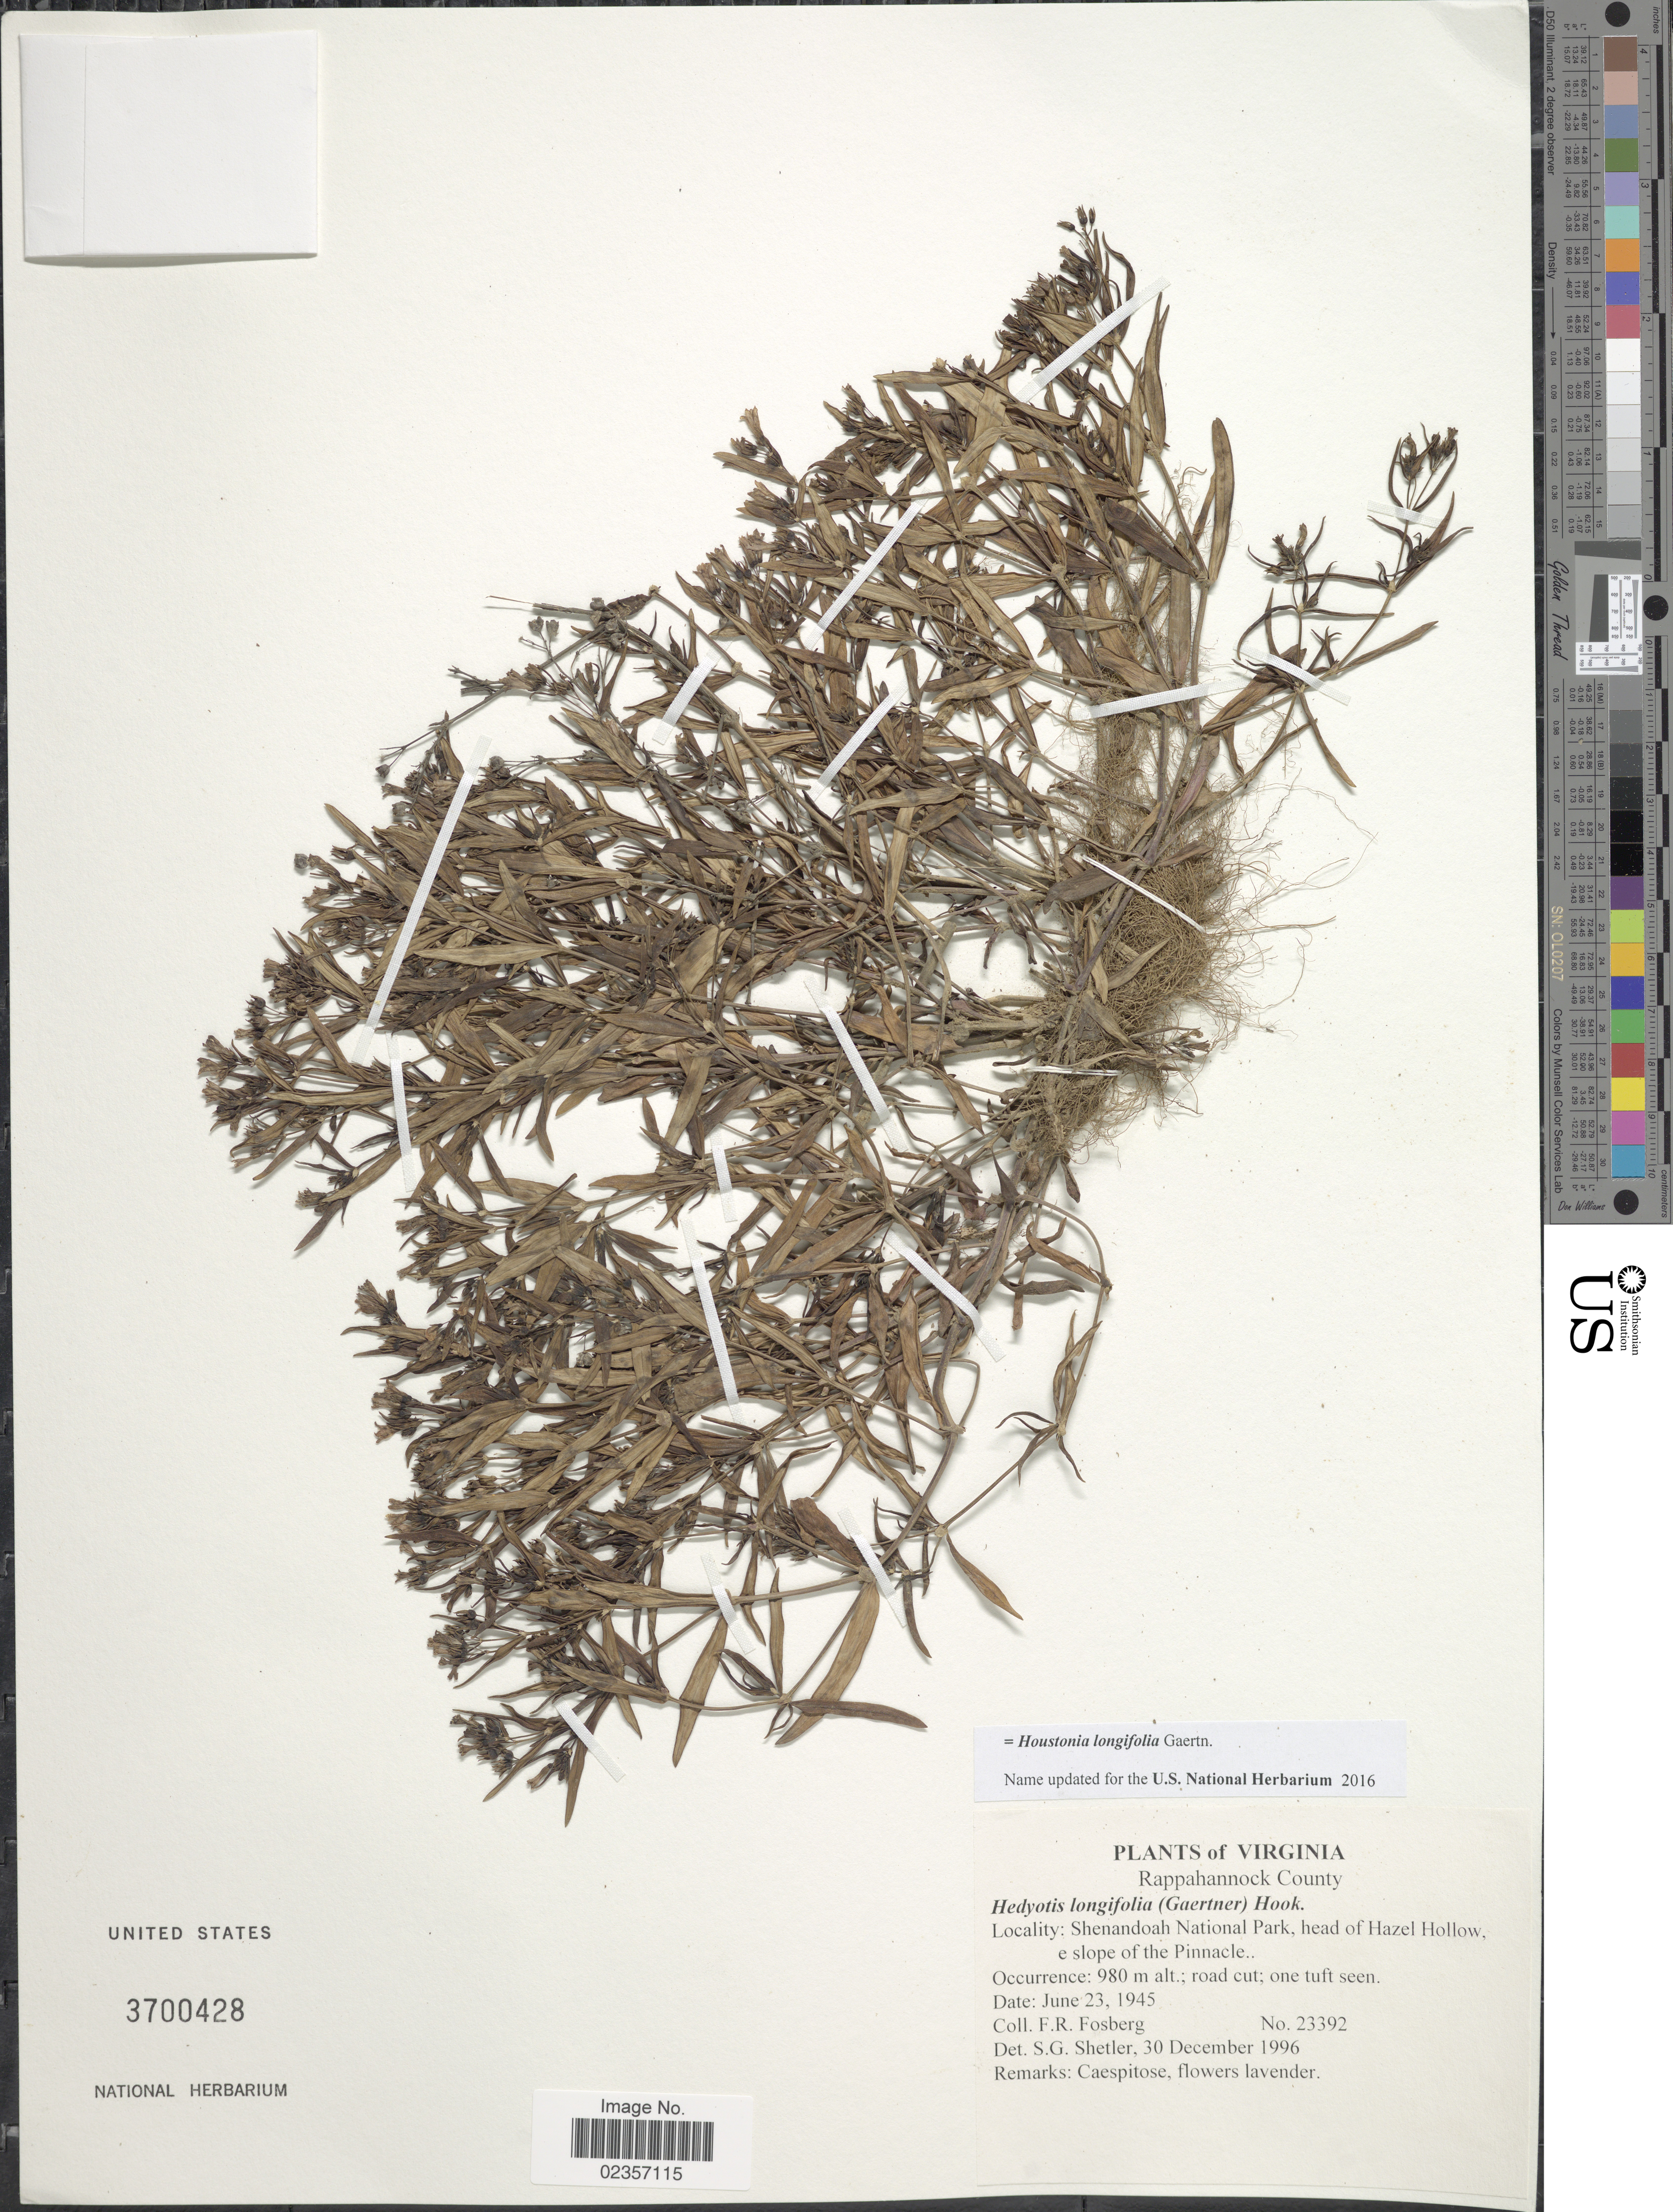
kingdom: Plantae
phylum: Tracheophyta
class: Magnoliopsida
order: Gentianales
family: Rubiaceae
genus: Houstonia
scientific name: Houstonia longifolia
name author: Gaertn.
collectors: F. R. Fosberg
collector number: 23392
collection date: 1945-06-23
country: United States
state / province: Virginia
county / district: Rappahannock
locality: Rappahannock County, Shenandoah National Park, head of Hazel Hollow, e slope of the Pinnacle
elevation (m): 980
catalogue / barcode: US 3700428